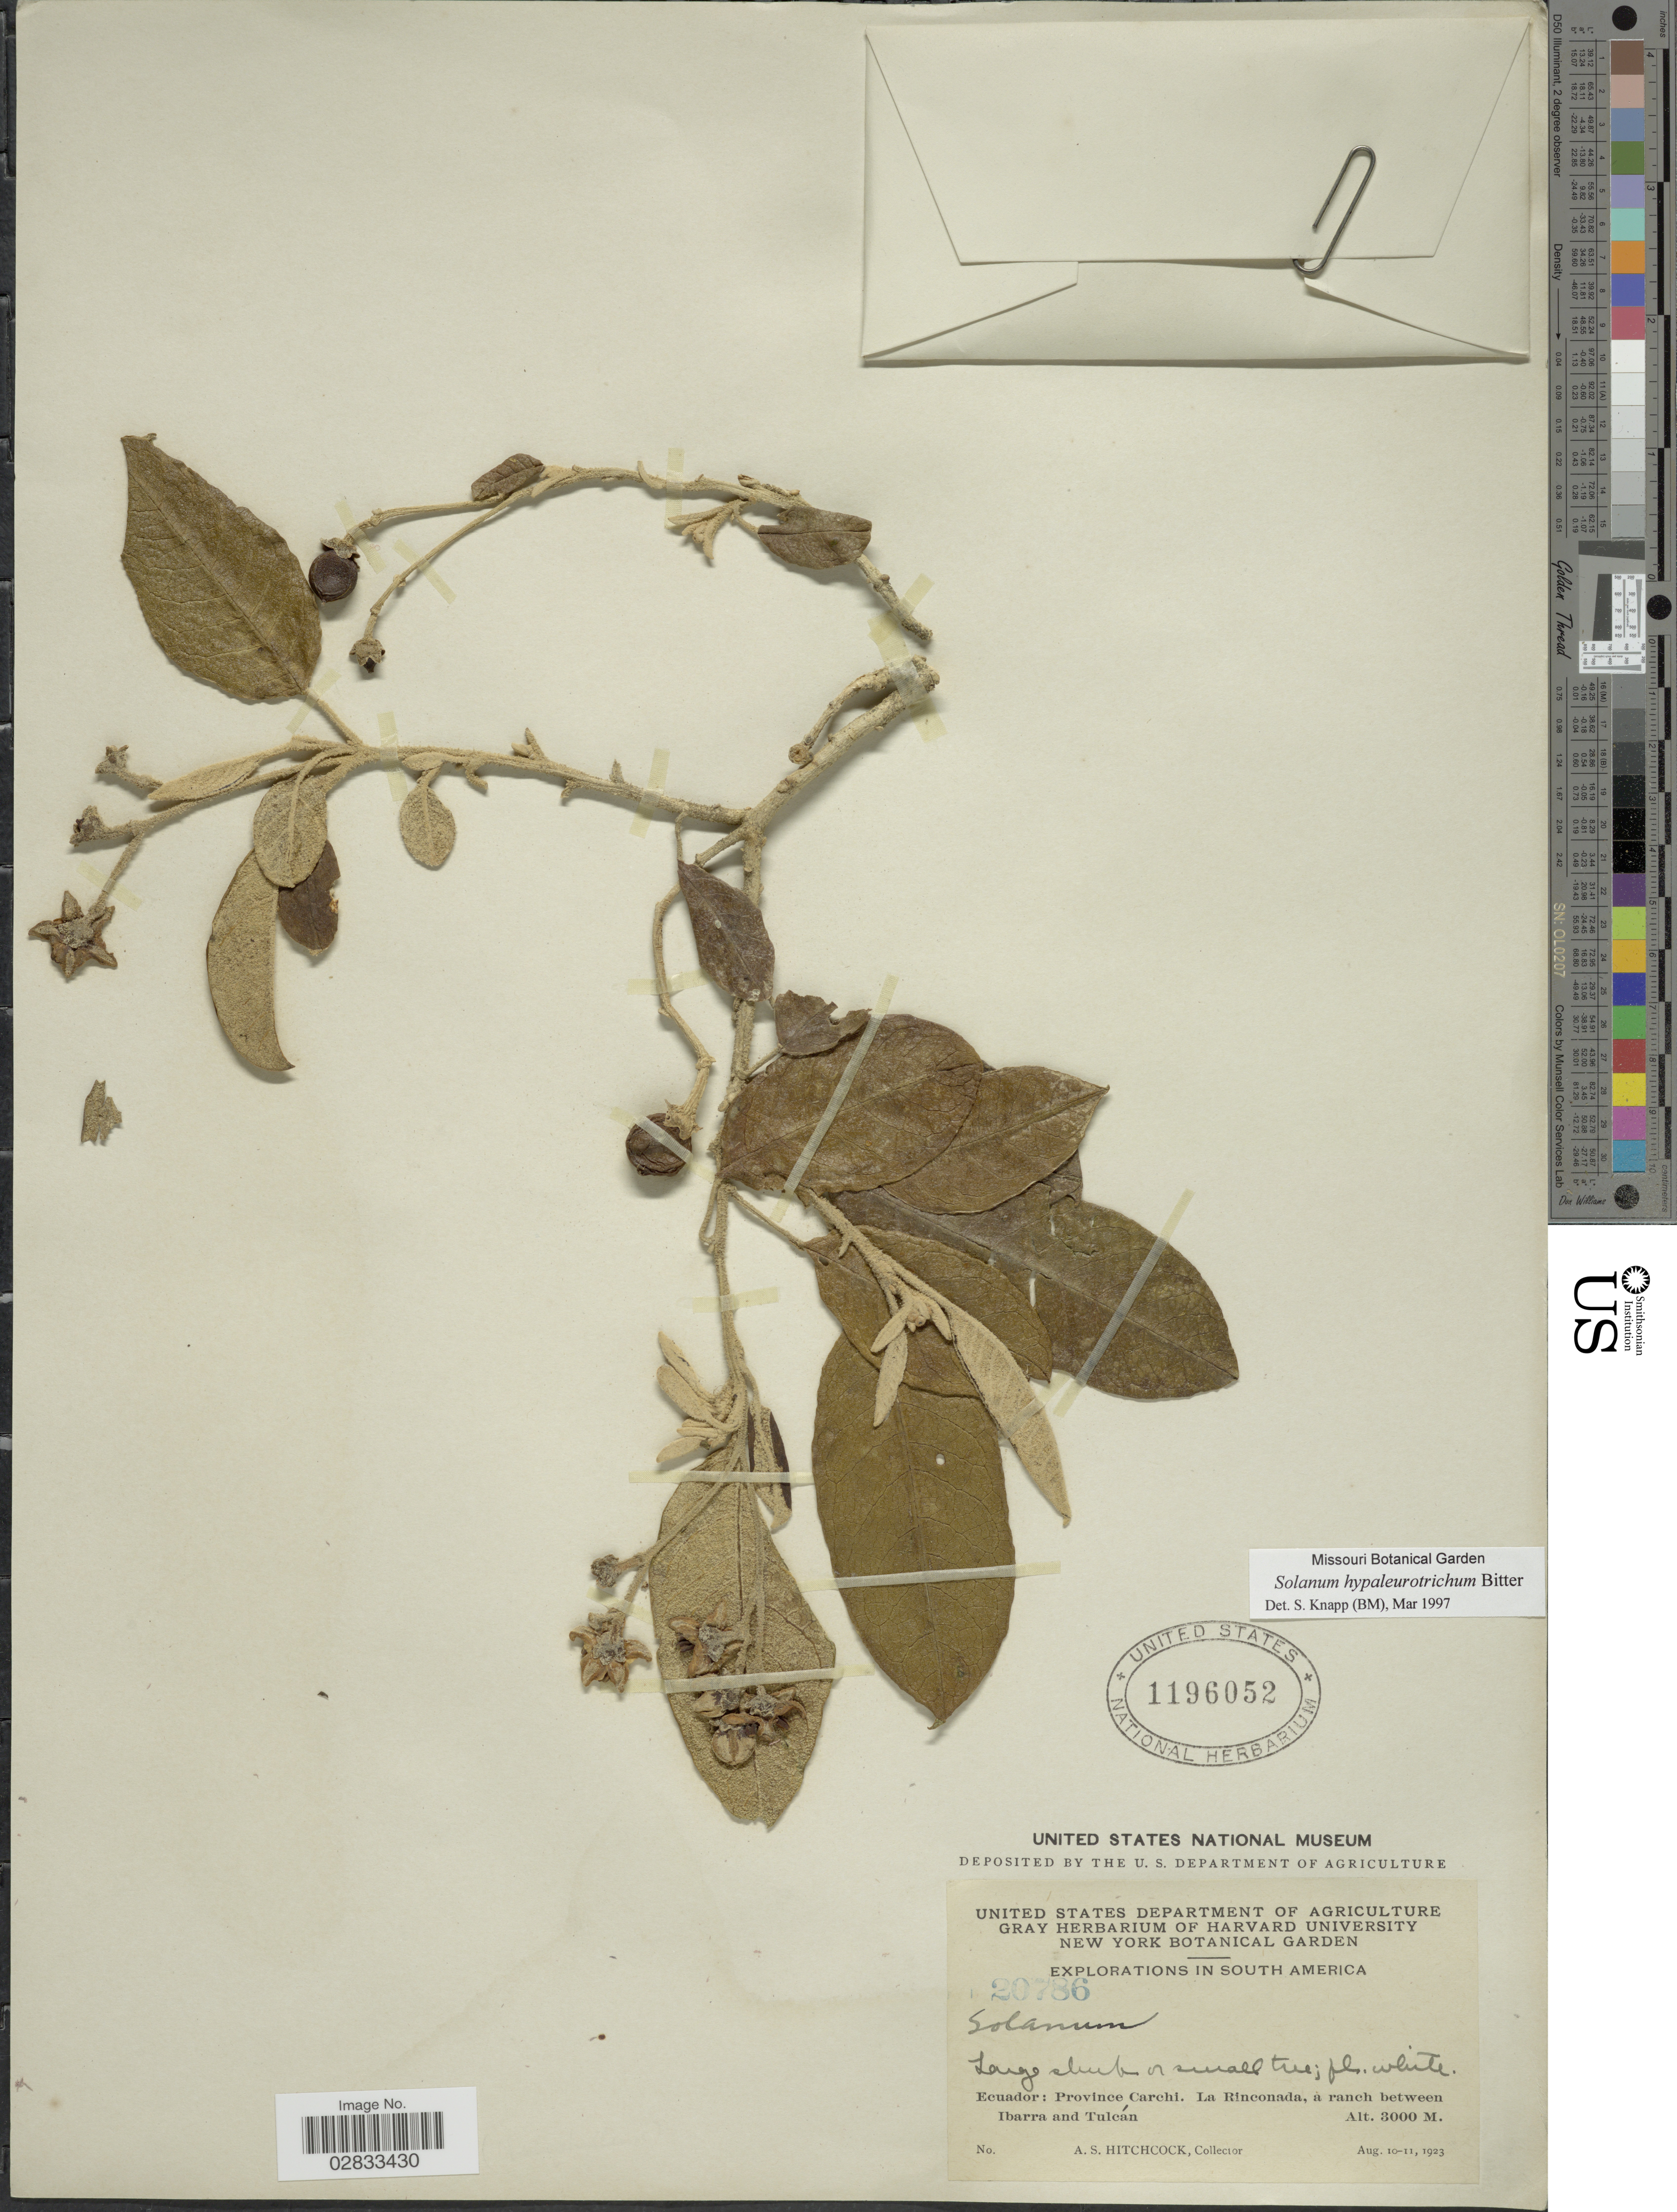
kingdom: Plantae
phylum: Tracheophyta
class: Magnoliopsida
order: Solanales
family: Solanaceae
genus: Solanum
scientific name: Solanum hypaleurotrichum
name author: Bitter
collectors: A. S. Hitchcock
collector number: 20786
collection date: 1923-08-10/1923-08-11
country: Ecuador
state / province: Carchi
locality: Province Carchi. La Rinconada, á ranch between Ibarra and Tulcán.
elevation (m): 3000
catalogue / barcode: US 1196052